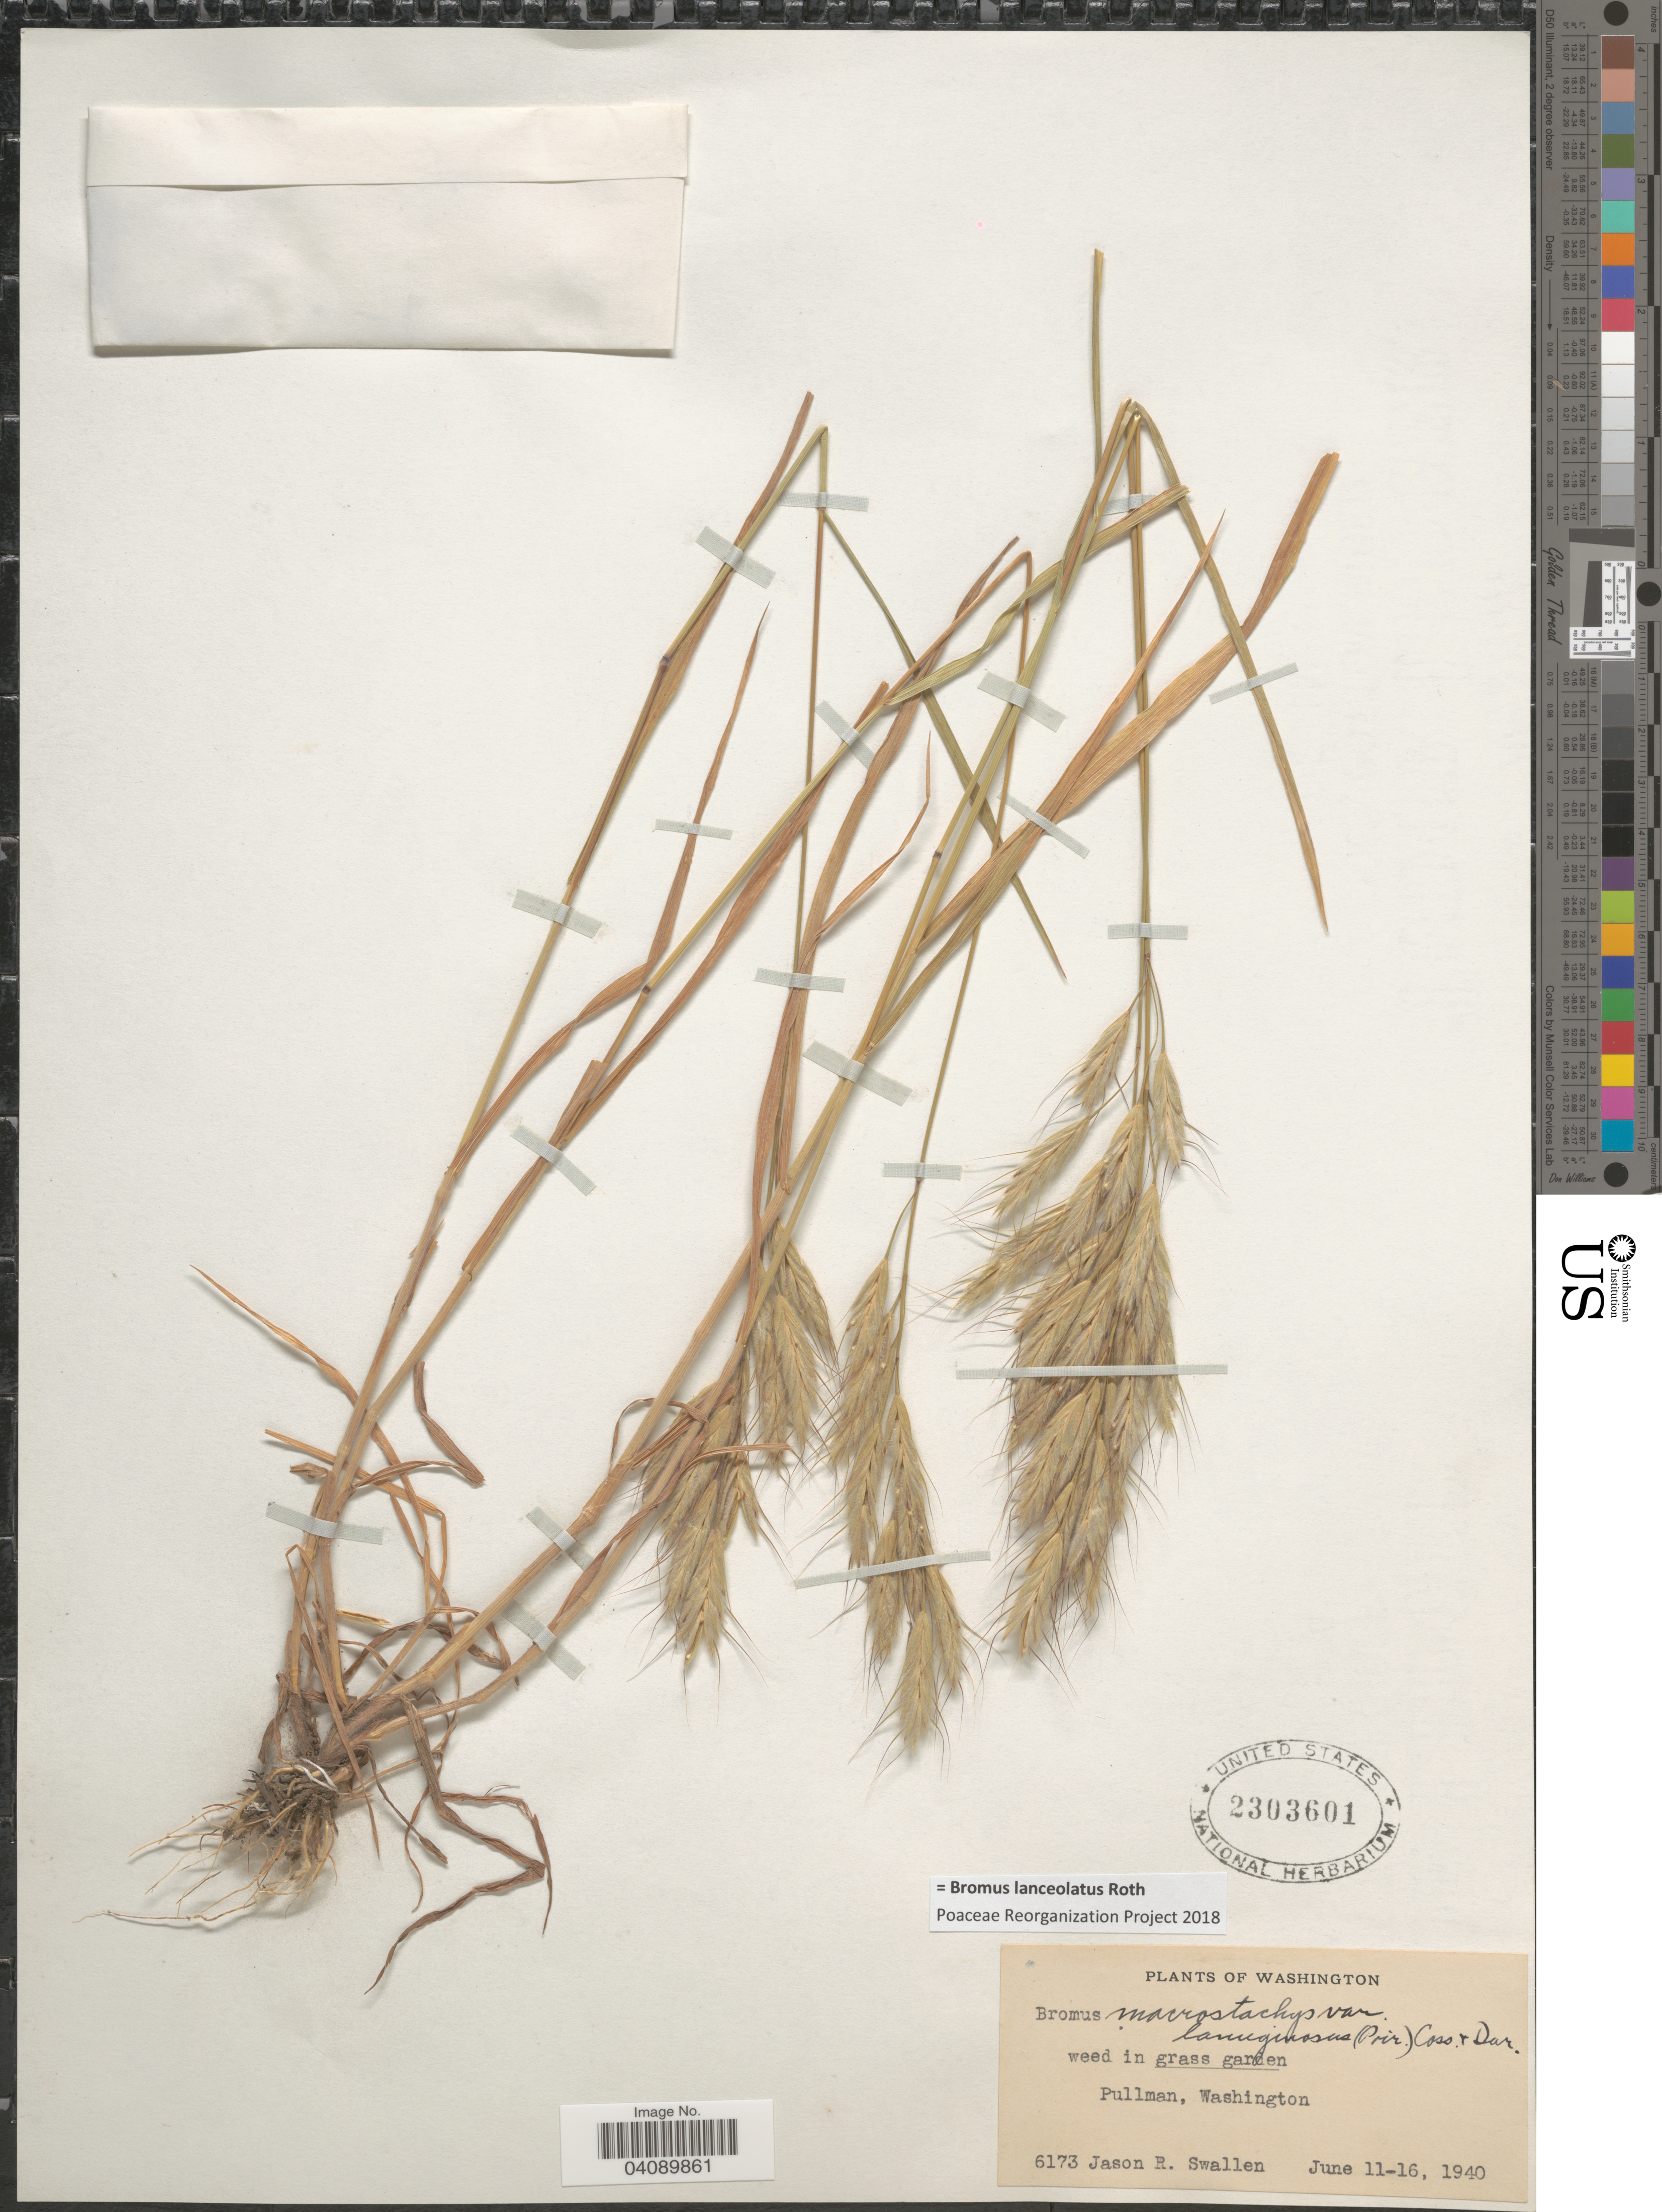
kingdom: Plantae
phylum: Tracheophyta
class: Liliopsida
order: Poales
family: Poaceae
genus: Bromus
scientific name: Bromus lanceolatus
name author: Roth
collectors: J. R. Swallen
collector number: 6173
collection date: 1940-06-11/1940-06-16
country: United States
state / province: Washington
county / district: Whitman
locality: Pullman.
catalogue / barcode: US 2303601